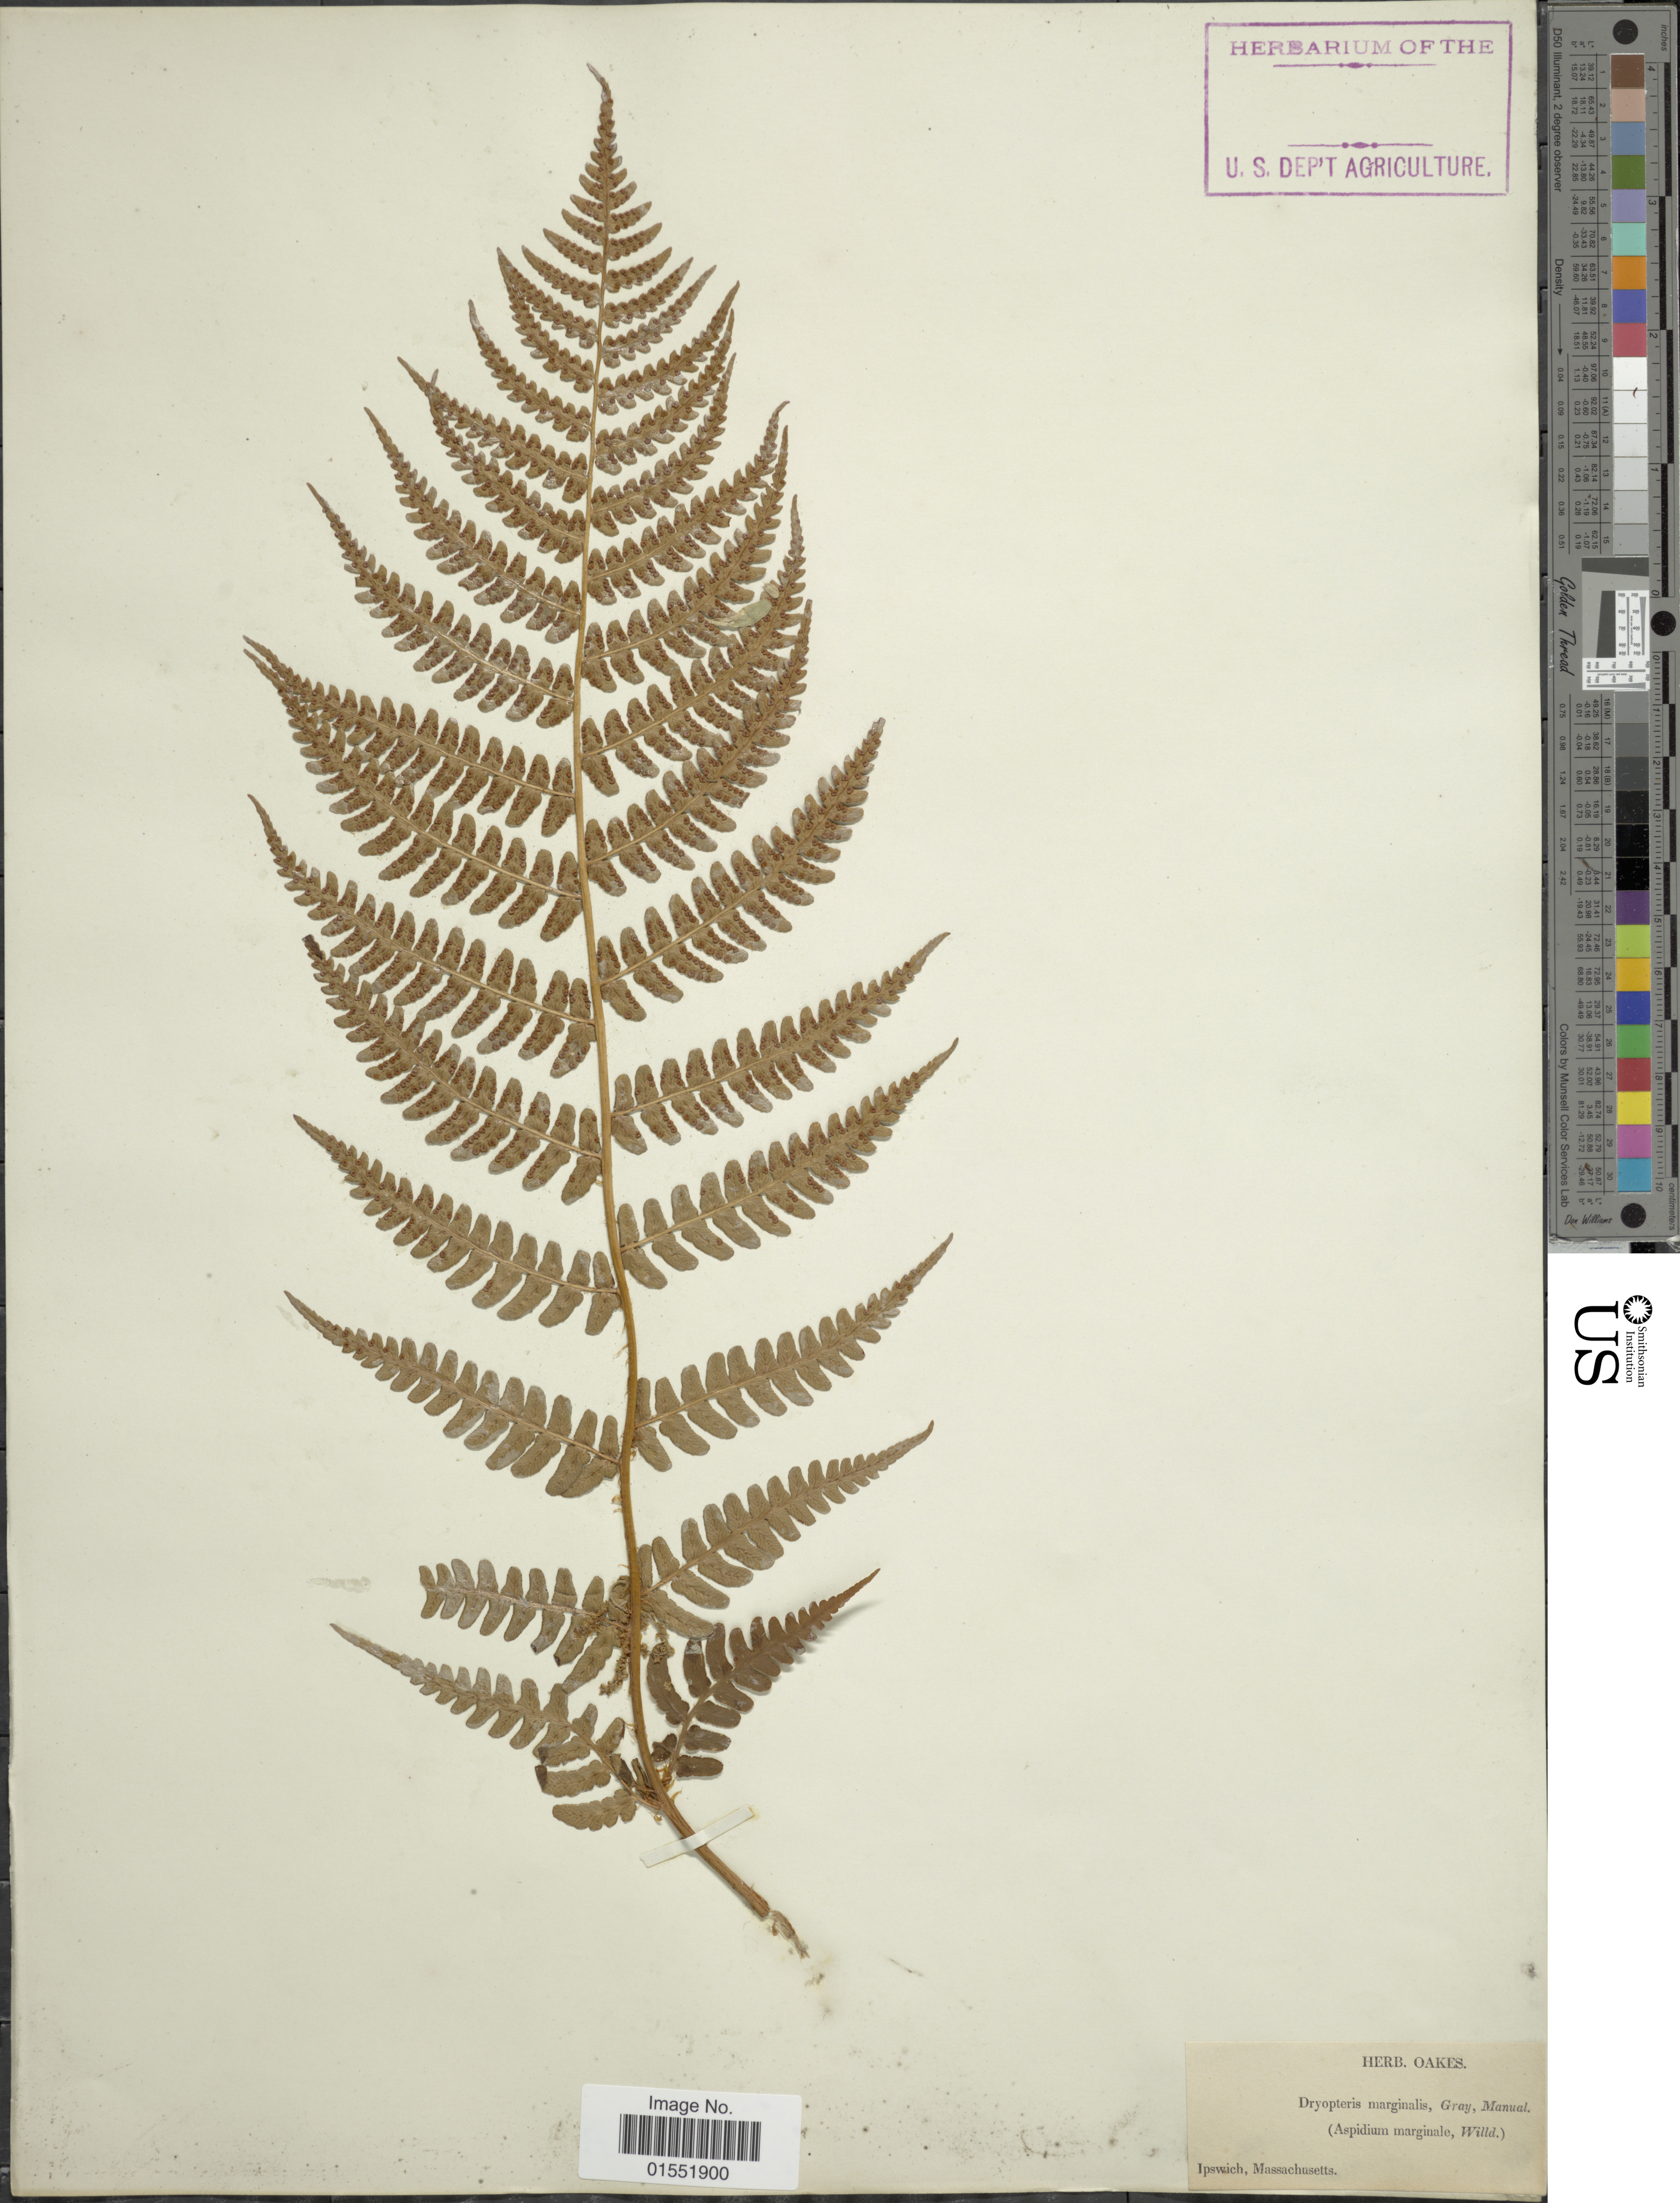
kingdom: Plantae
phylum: Tracheophyta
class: Polypodiopsida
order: Polypodiales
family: Dryopteridaceae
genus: Dryopteris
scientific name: Dryopteris marginalis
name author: (L.) A. Gray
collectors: ex herb. Oakes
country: United States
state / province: Massachusetts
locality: Ipswich